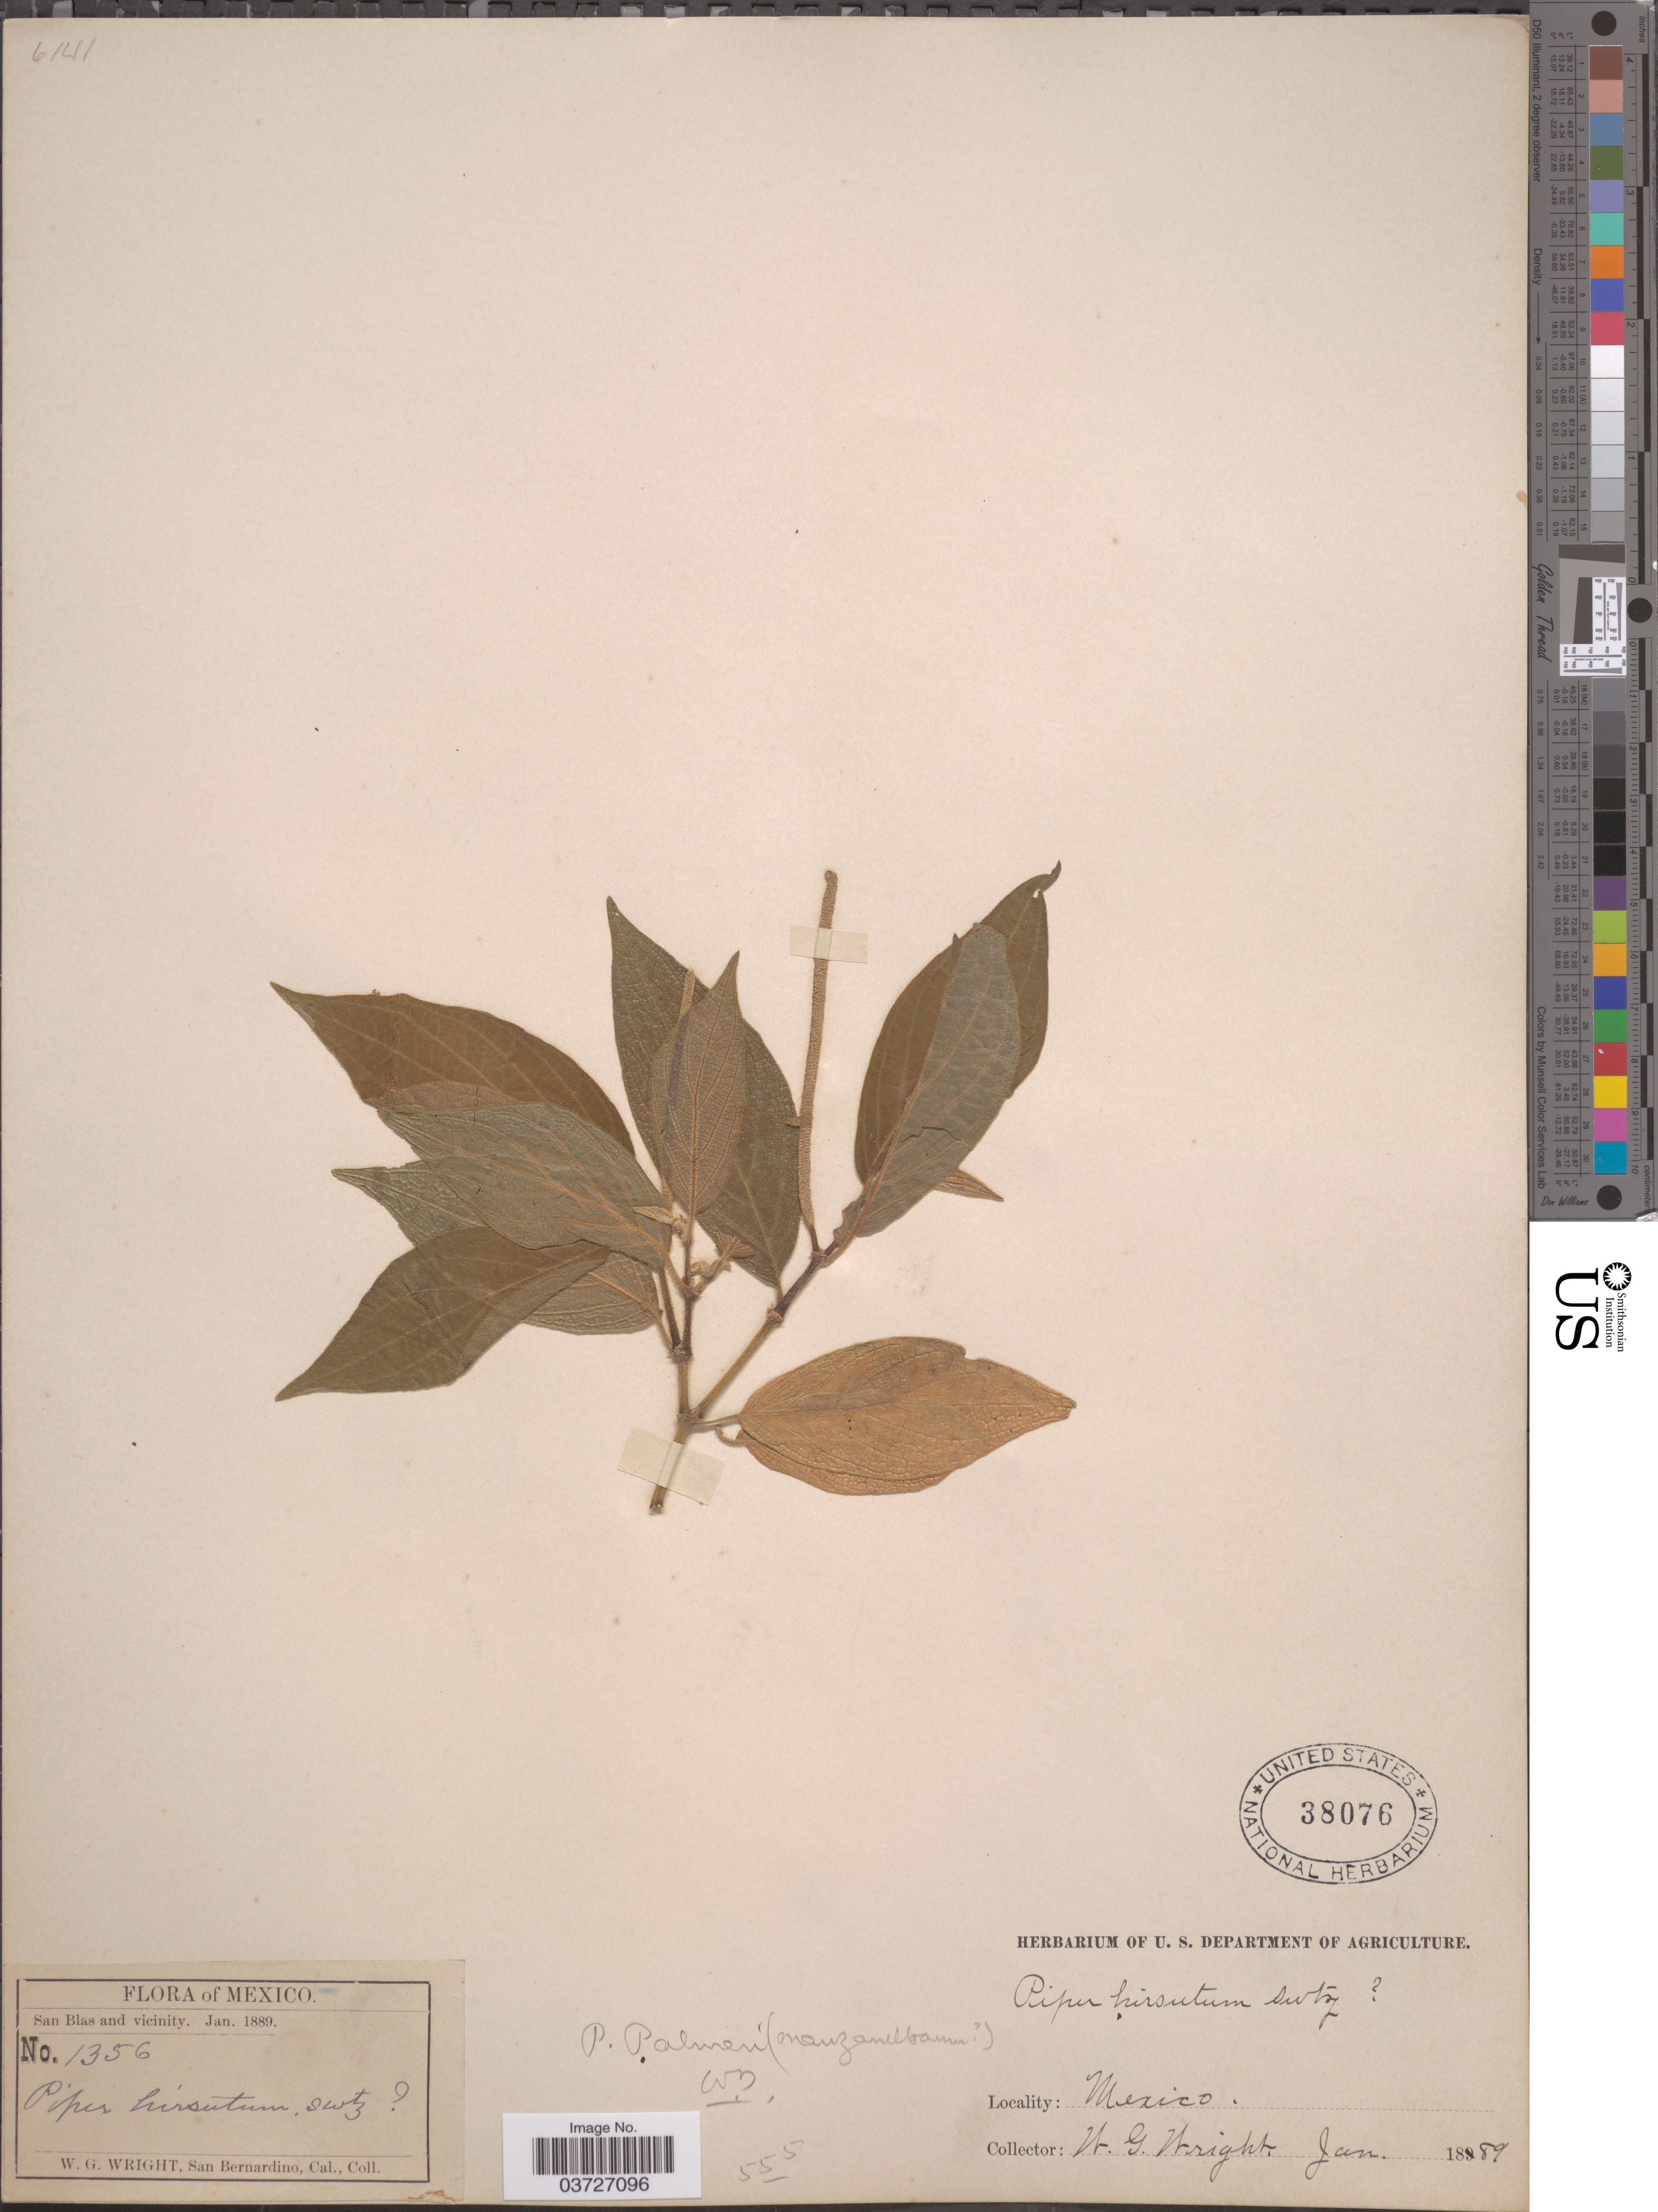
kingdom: Plantae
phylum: Tracheophyta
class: Magnoliopsida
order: Piperales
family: Piperaceae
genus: Piper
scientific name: Piper palmeri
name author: C. DC.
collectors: W. G. Wright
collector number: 1356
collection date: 1889-01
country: Mexico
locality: San Blas and vicinity.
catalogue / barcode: US 38076